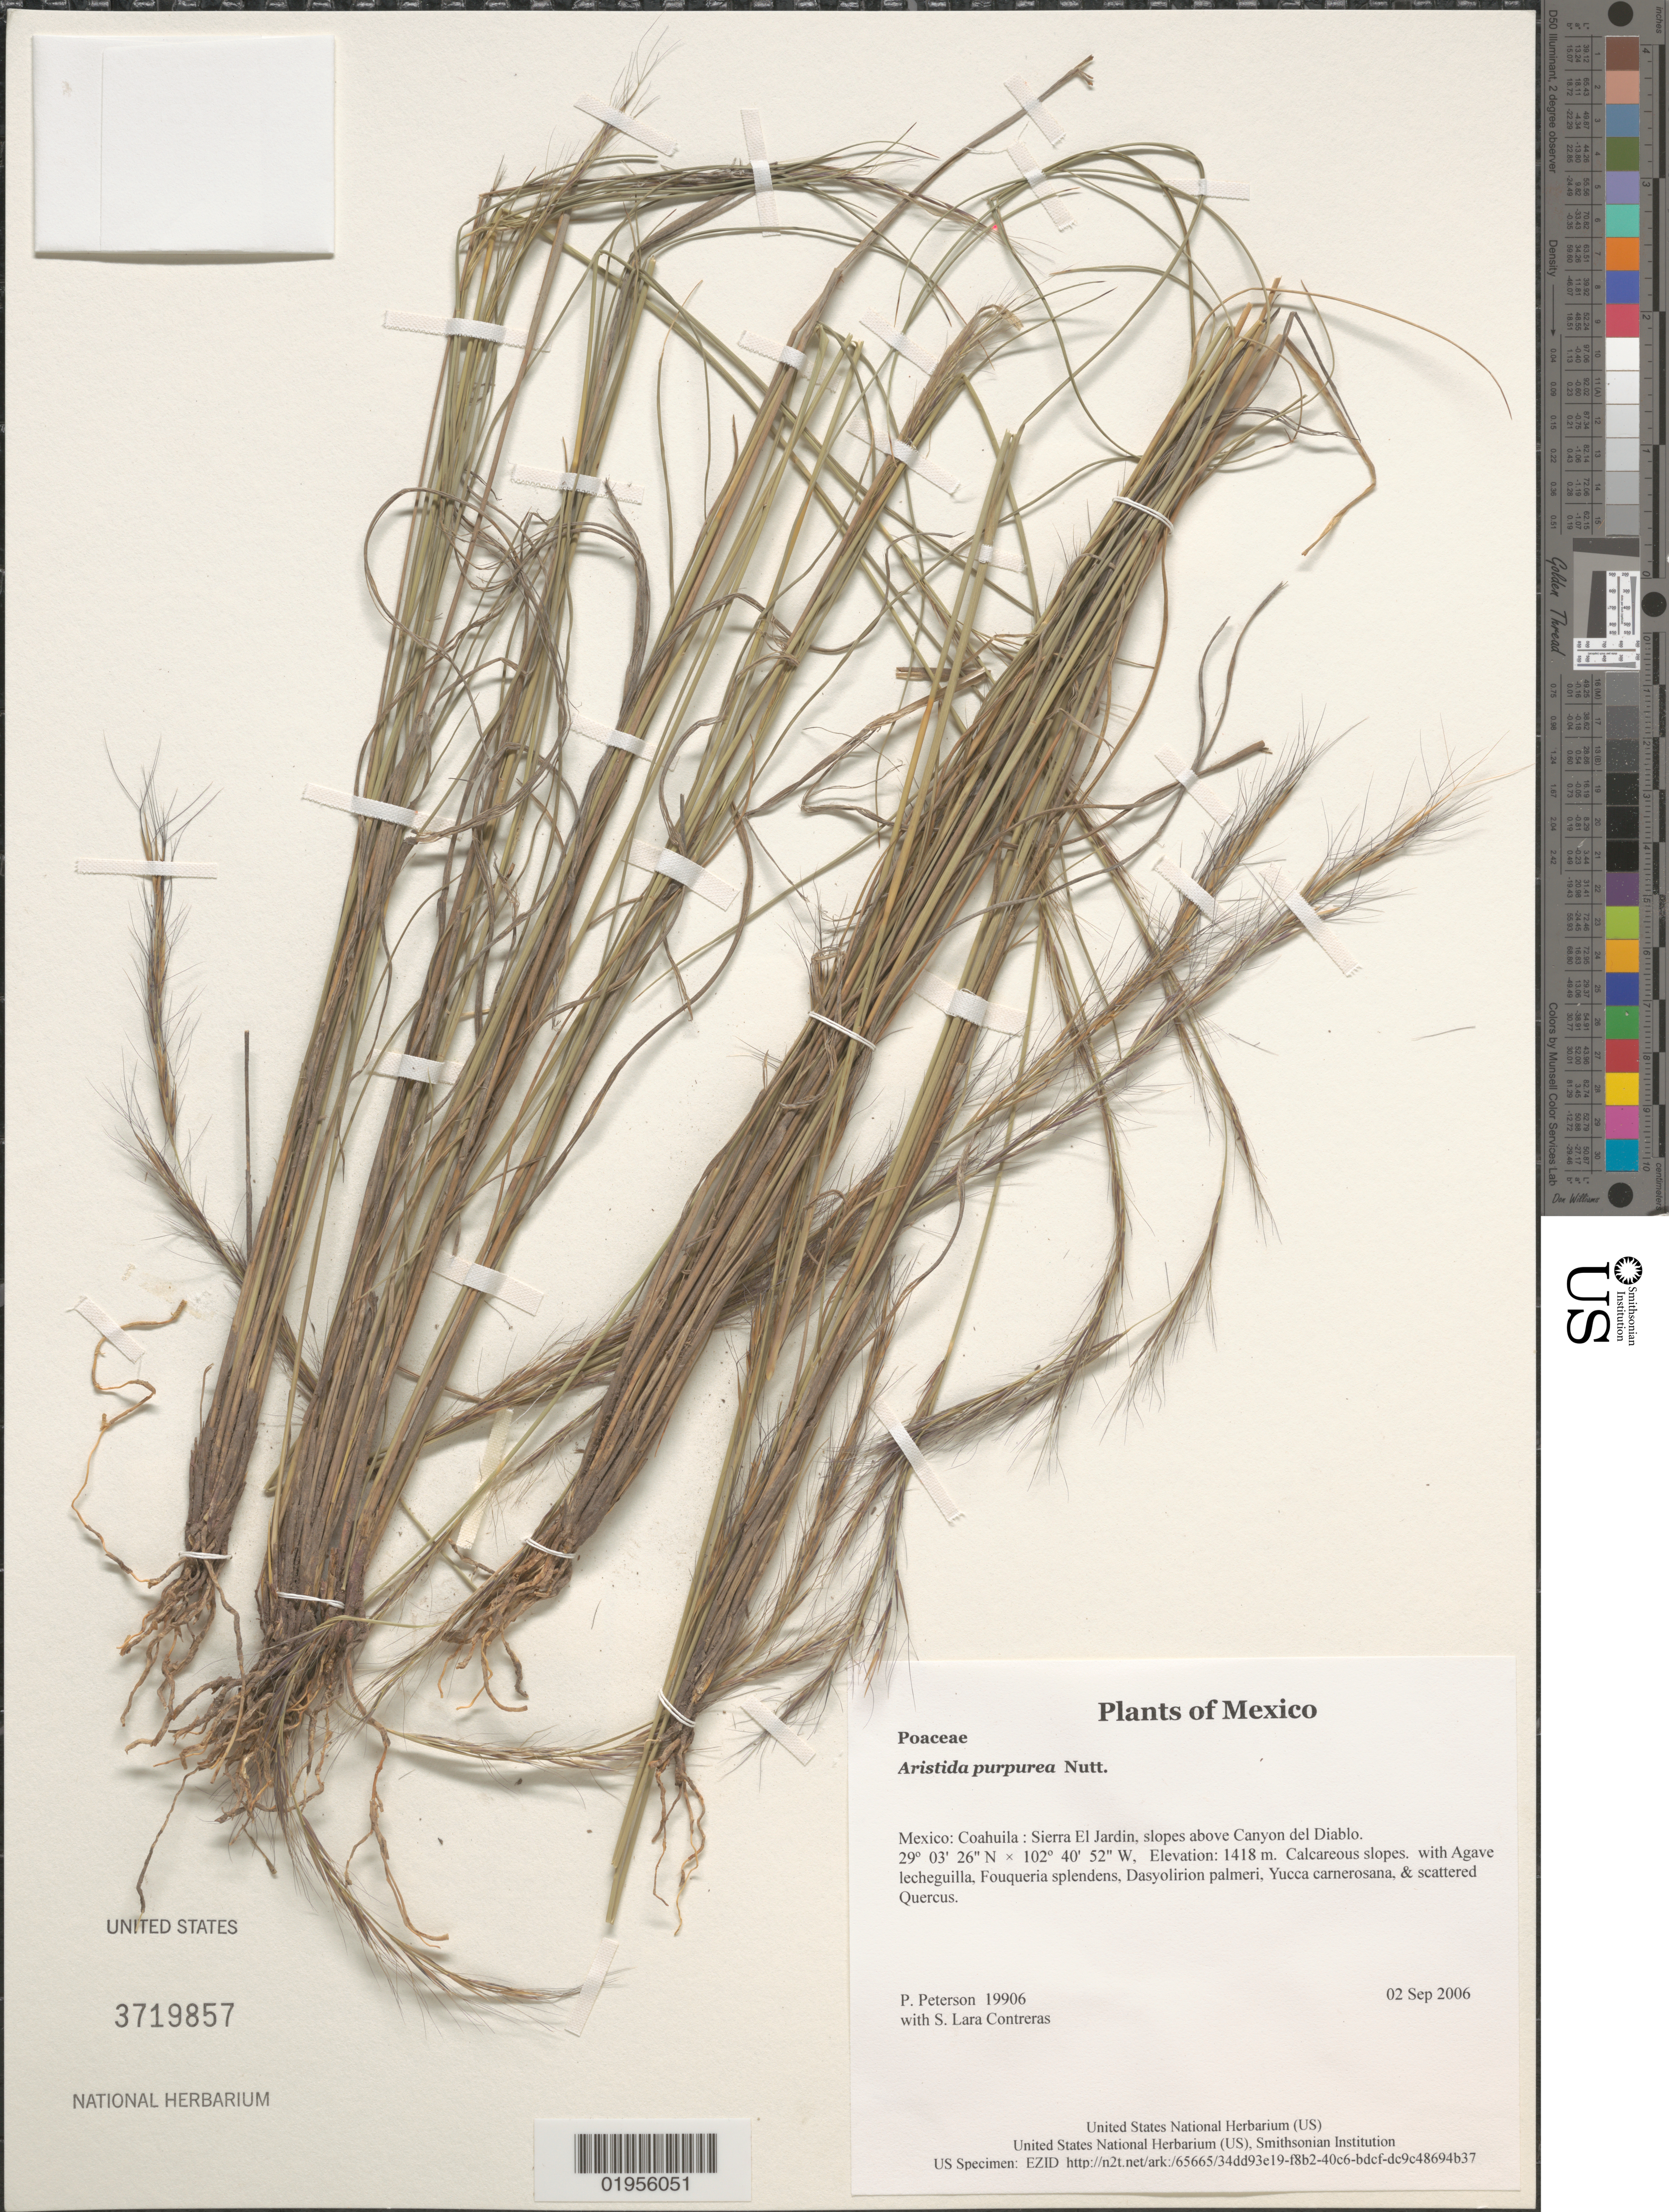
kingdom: Plantae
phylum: Tracheophyta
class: Liliopsida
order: Poales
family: Poaceae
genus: Aristida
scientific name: Aristida purpurea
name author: Nutt.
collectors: P. M. Peterson & S. Lara Contreras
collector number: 19906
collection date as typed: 02 Sep 2006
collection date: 2006-09-02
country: Mexico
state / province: Coahuila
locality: Sierra El Jardin, slopes above Canyon del Diablo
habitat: Calcareous slopes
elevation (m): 1418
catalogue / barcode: US 3719857